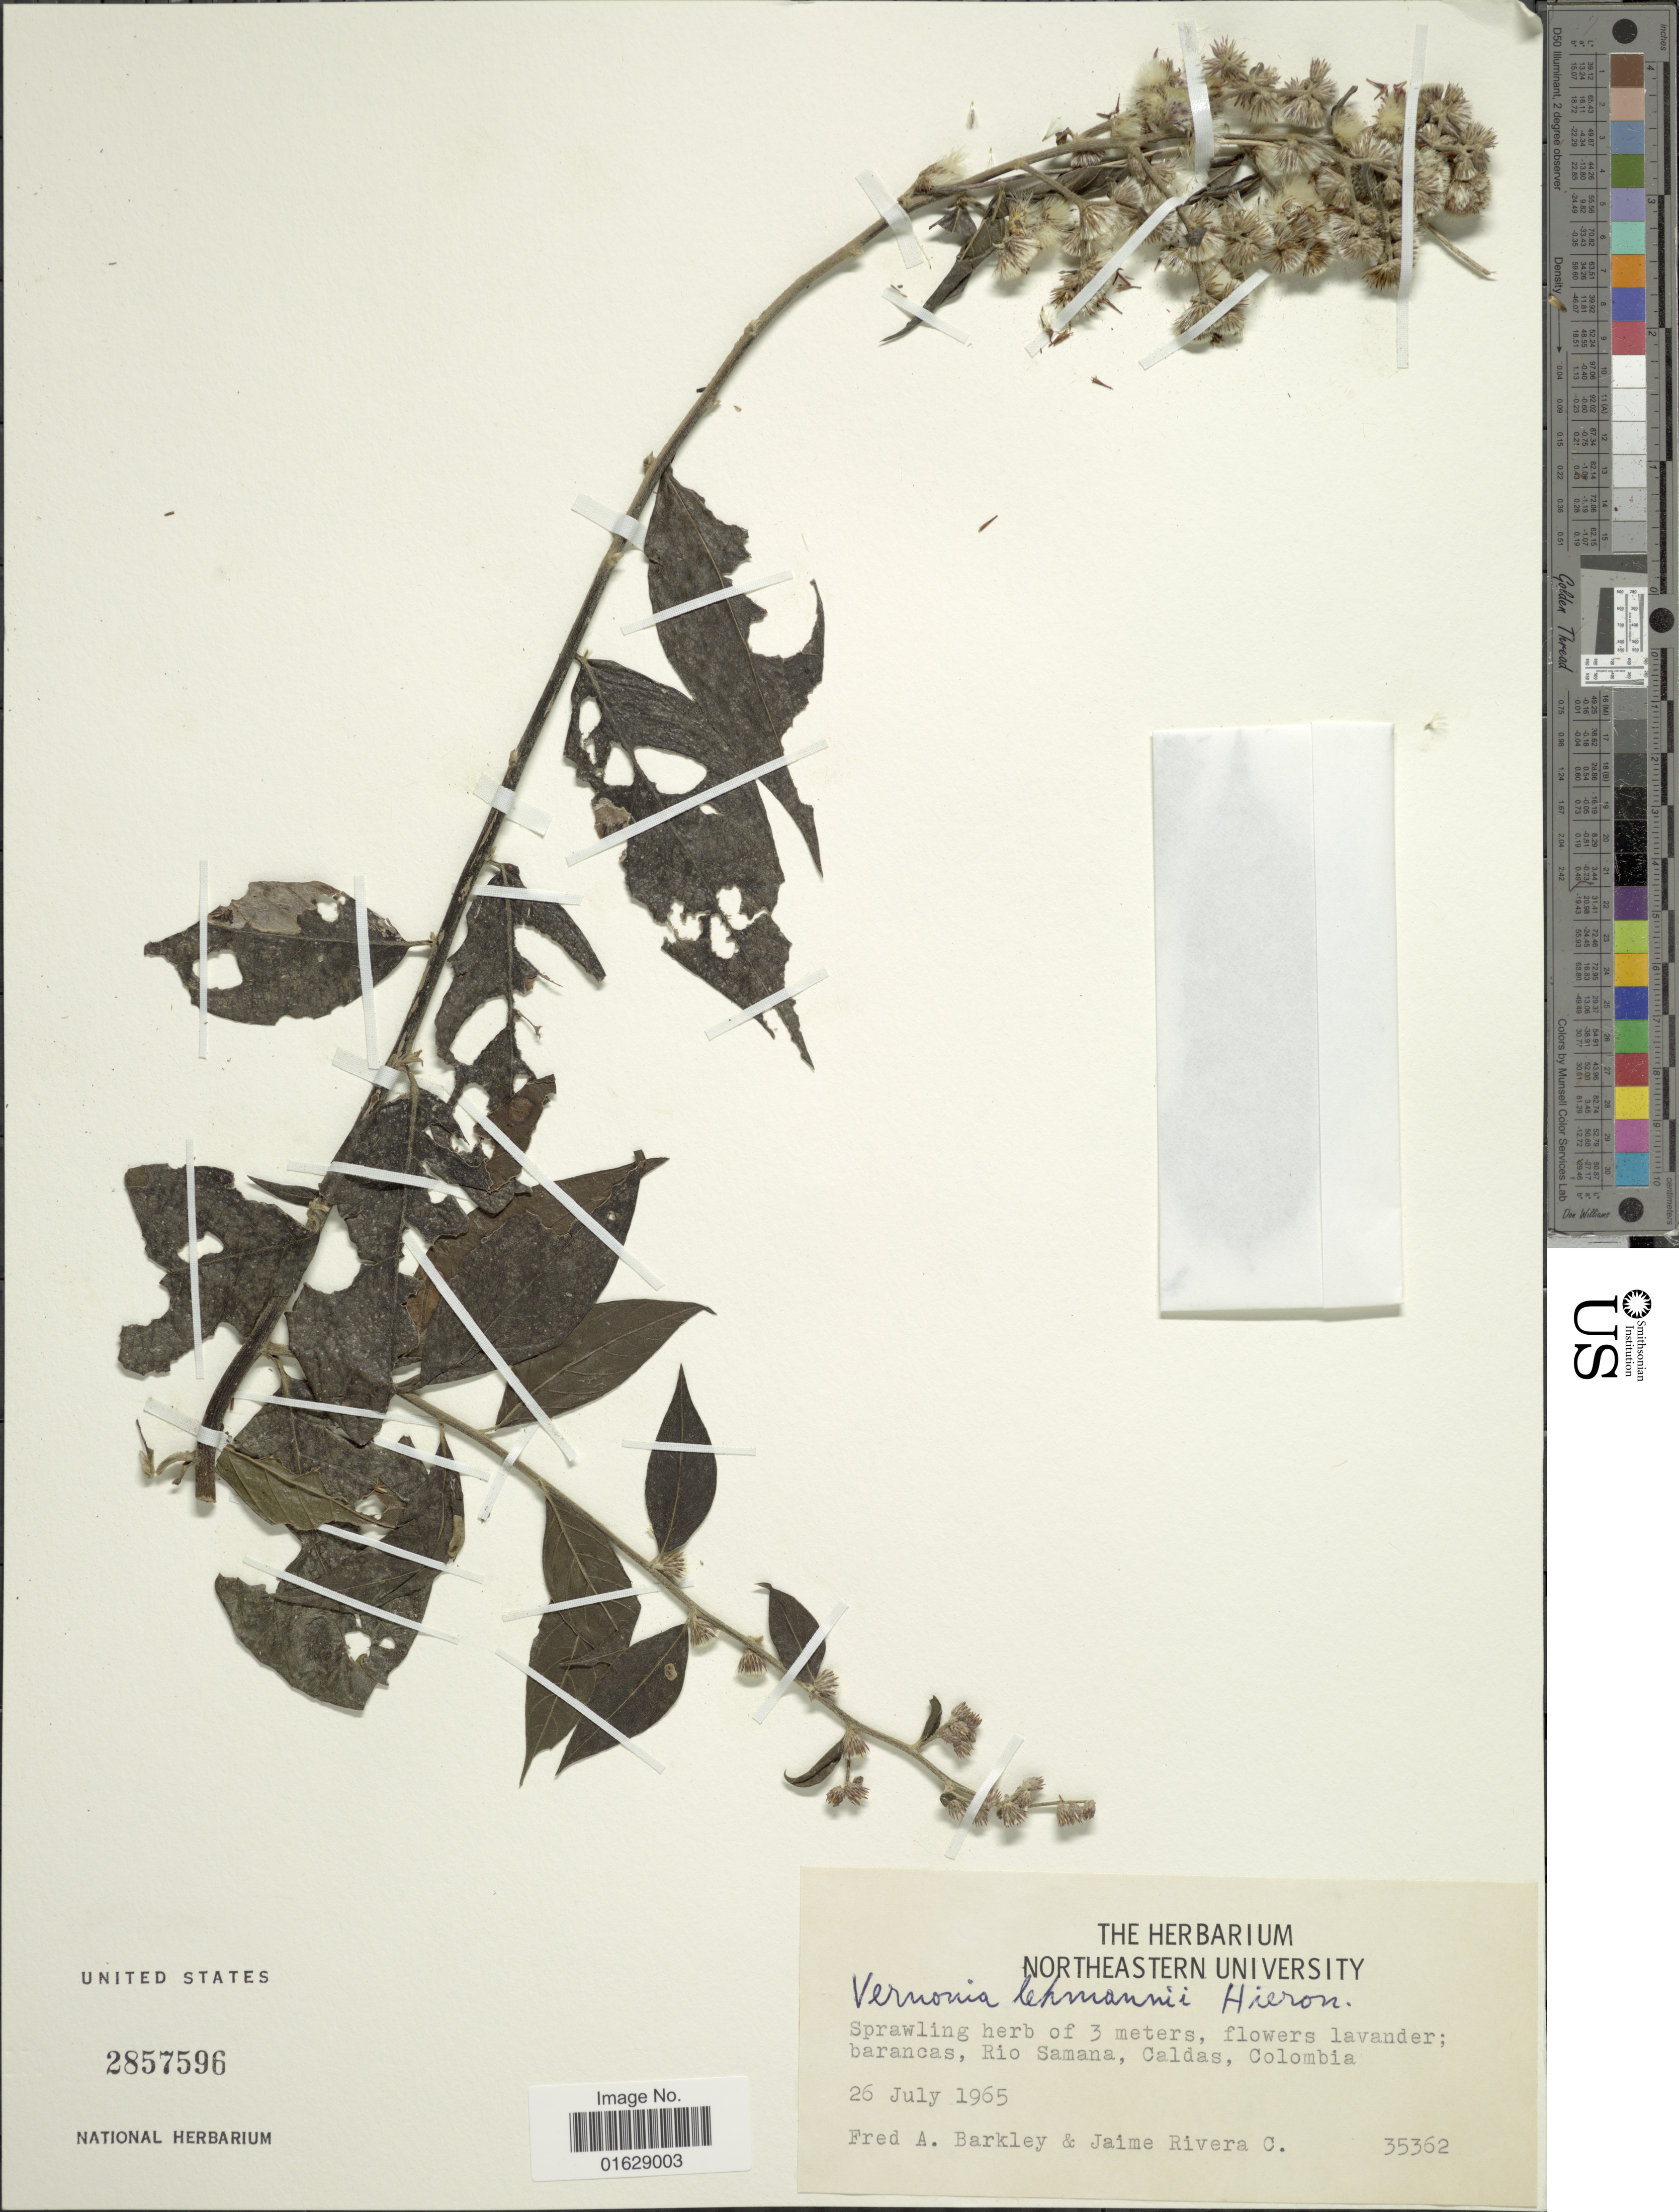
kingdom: Plantae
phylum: Tracheophyta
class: Magnoliopsida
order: Asterales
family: Asteraceae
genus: Lepidaploa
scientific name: Lepidaploa lehmannii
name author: (Hieron.) H. Rob.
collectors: F. A. Barkley & J. Rivera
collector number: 35362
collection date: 1965-07-26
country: Colombia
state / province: Caldas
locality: Rio Samana, Caldas.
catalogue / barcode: US 2857596